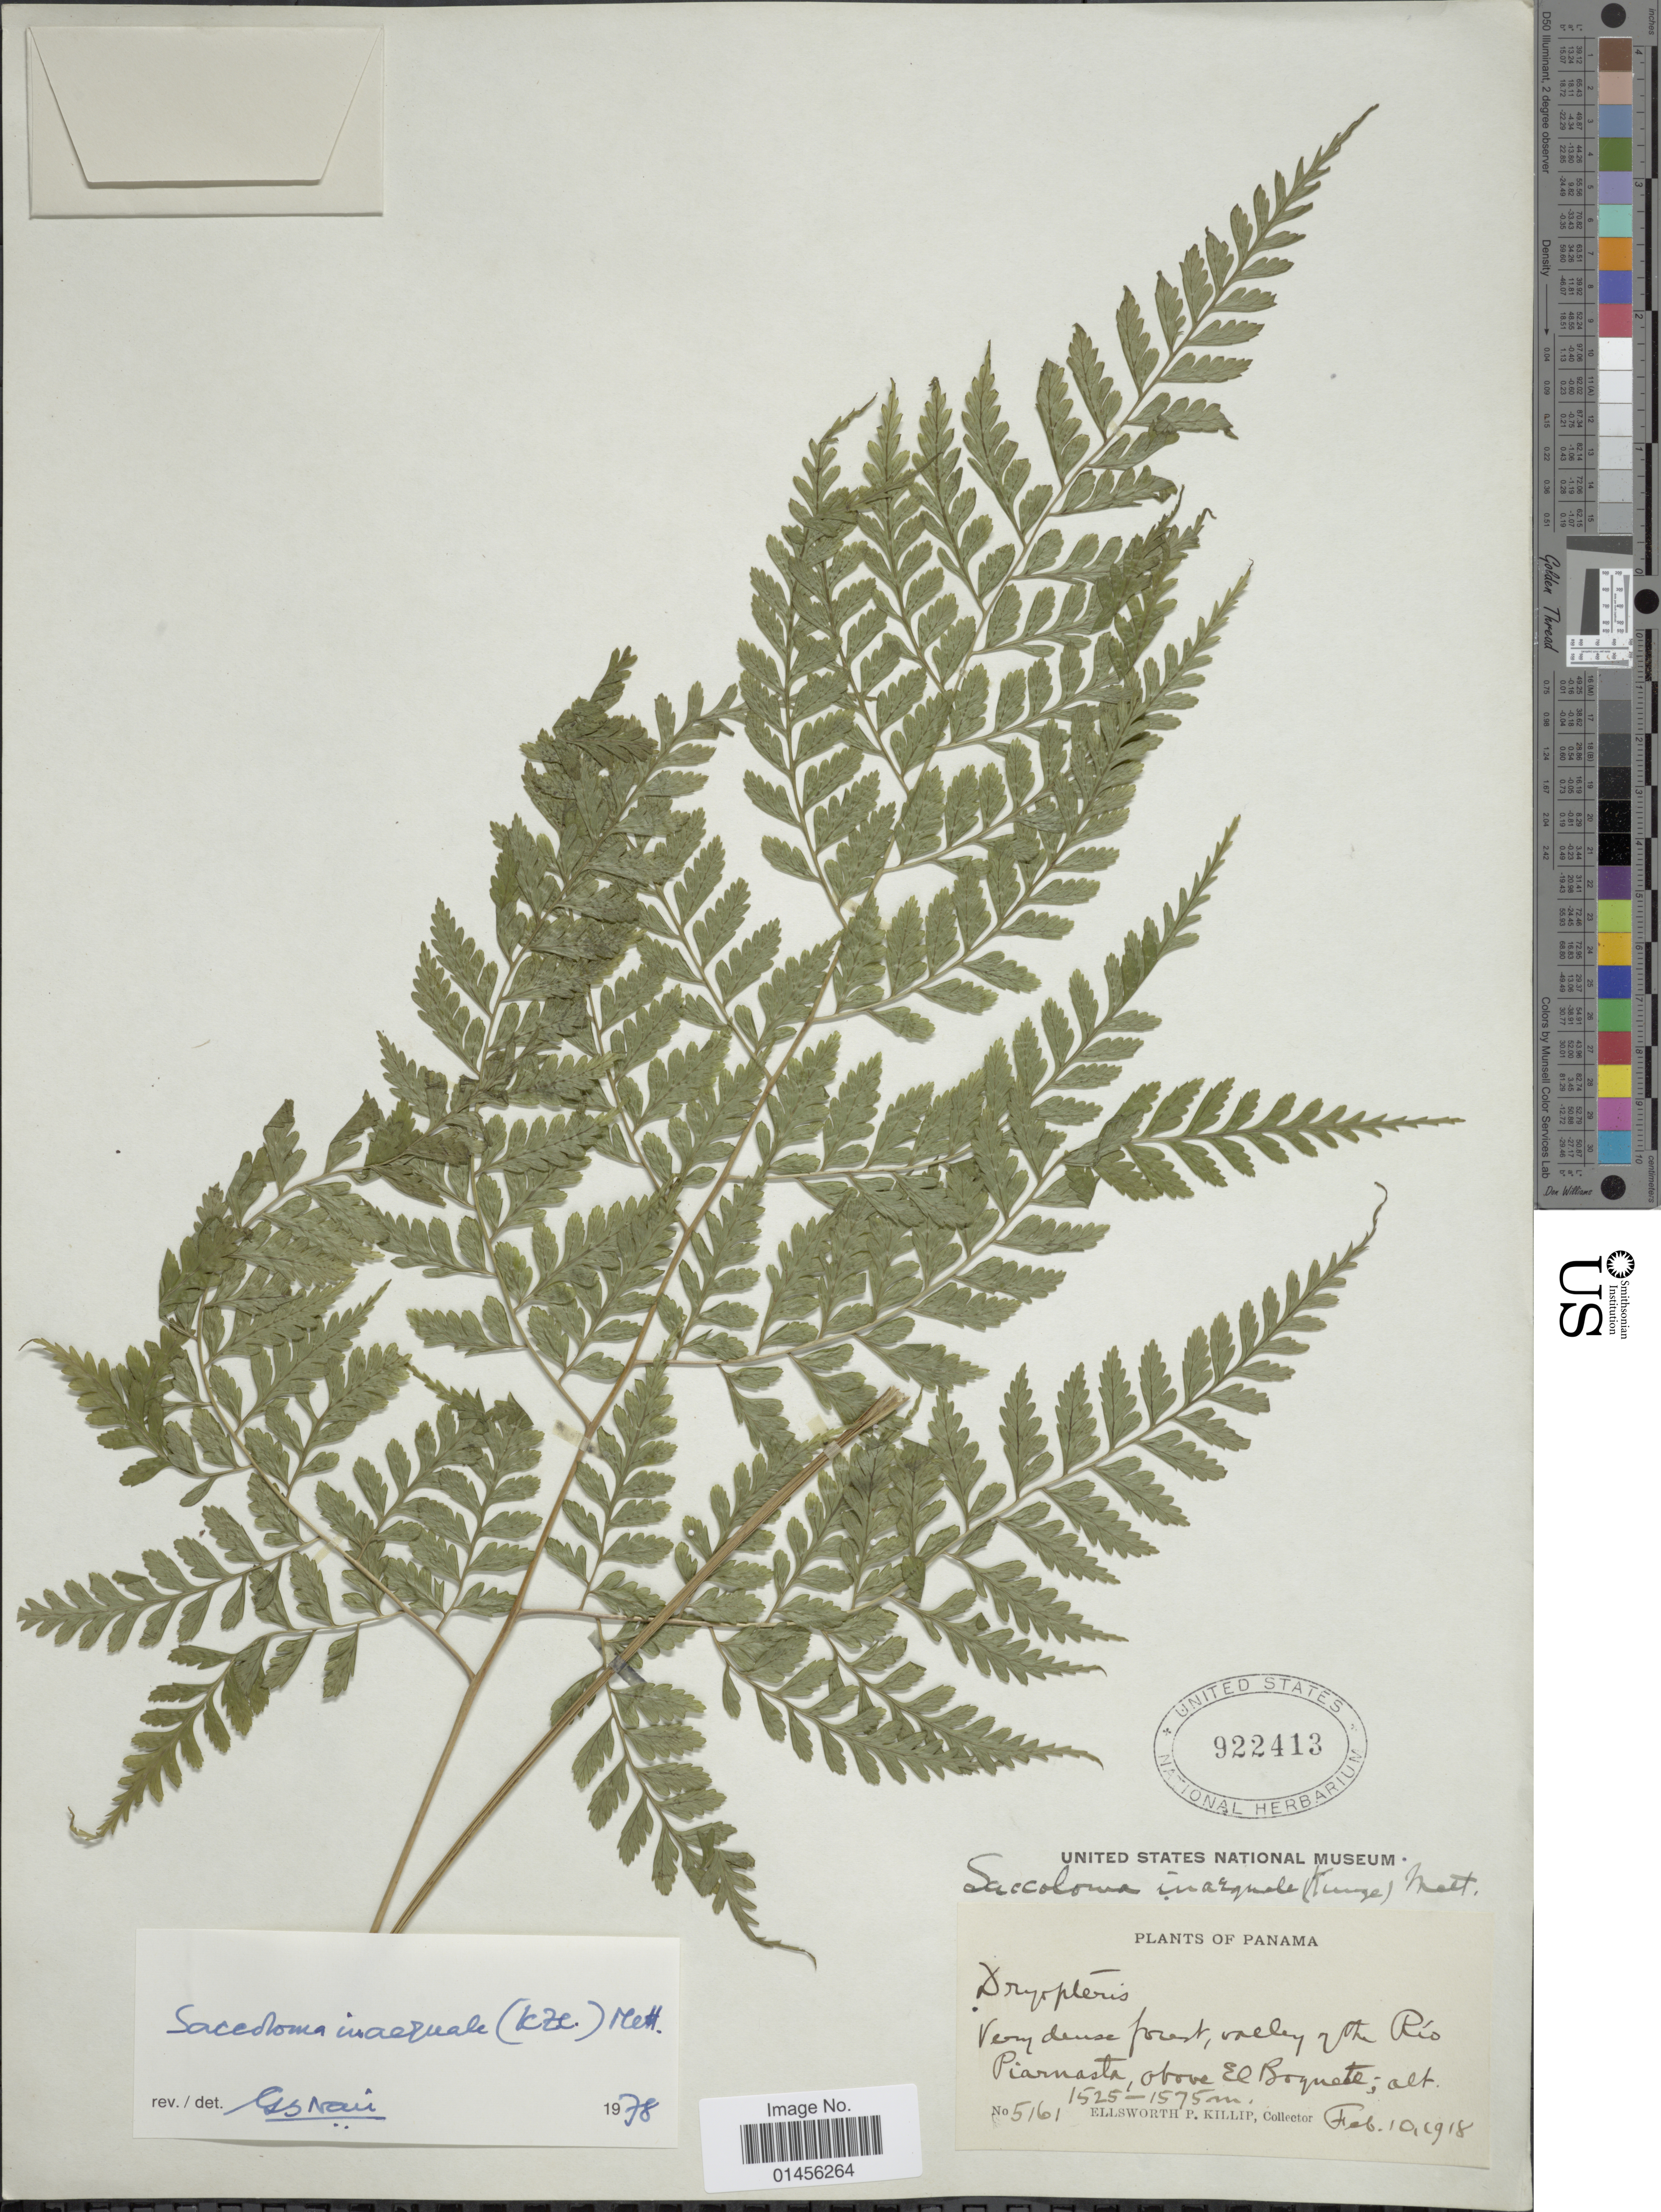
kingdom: Plantae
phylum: Tracheophyta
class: Polypodiopsida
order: Polypodiales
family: Saccolomataceae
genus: Saccoloma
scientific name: Saccoloma inaequale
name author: (Kunze) Mett.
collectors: E. P. Killip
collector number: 5161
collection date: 1918-02-10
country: Panama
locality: Valley of the Rio Piarnasta, above El Boquete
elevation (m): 1525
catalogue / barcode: US 922413